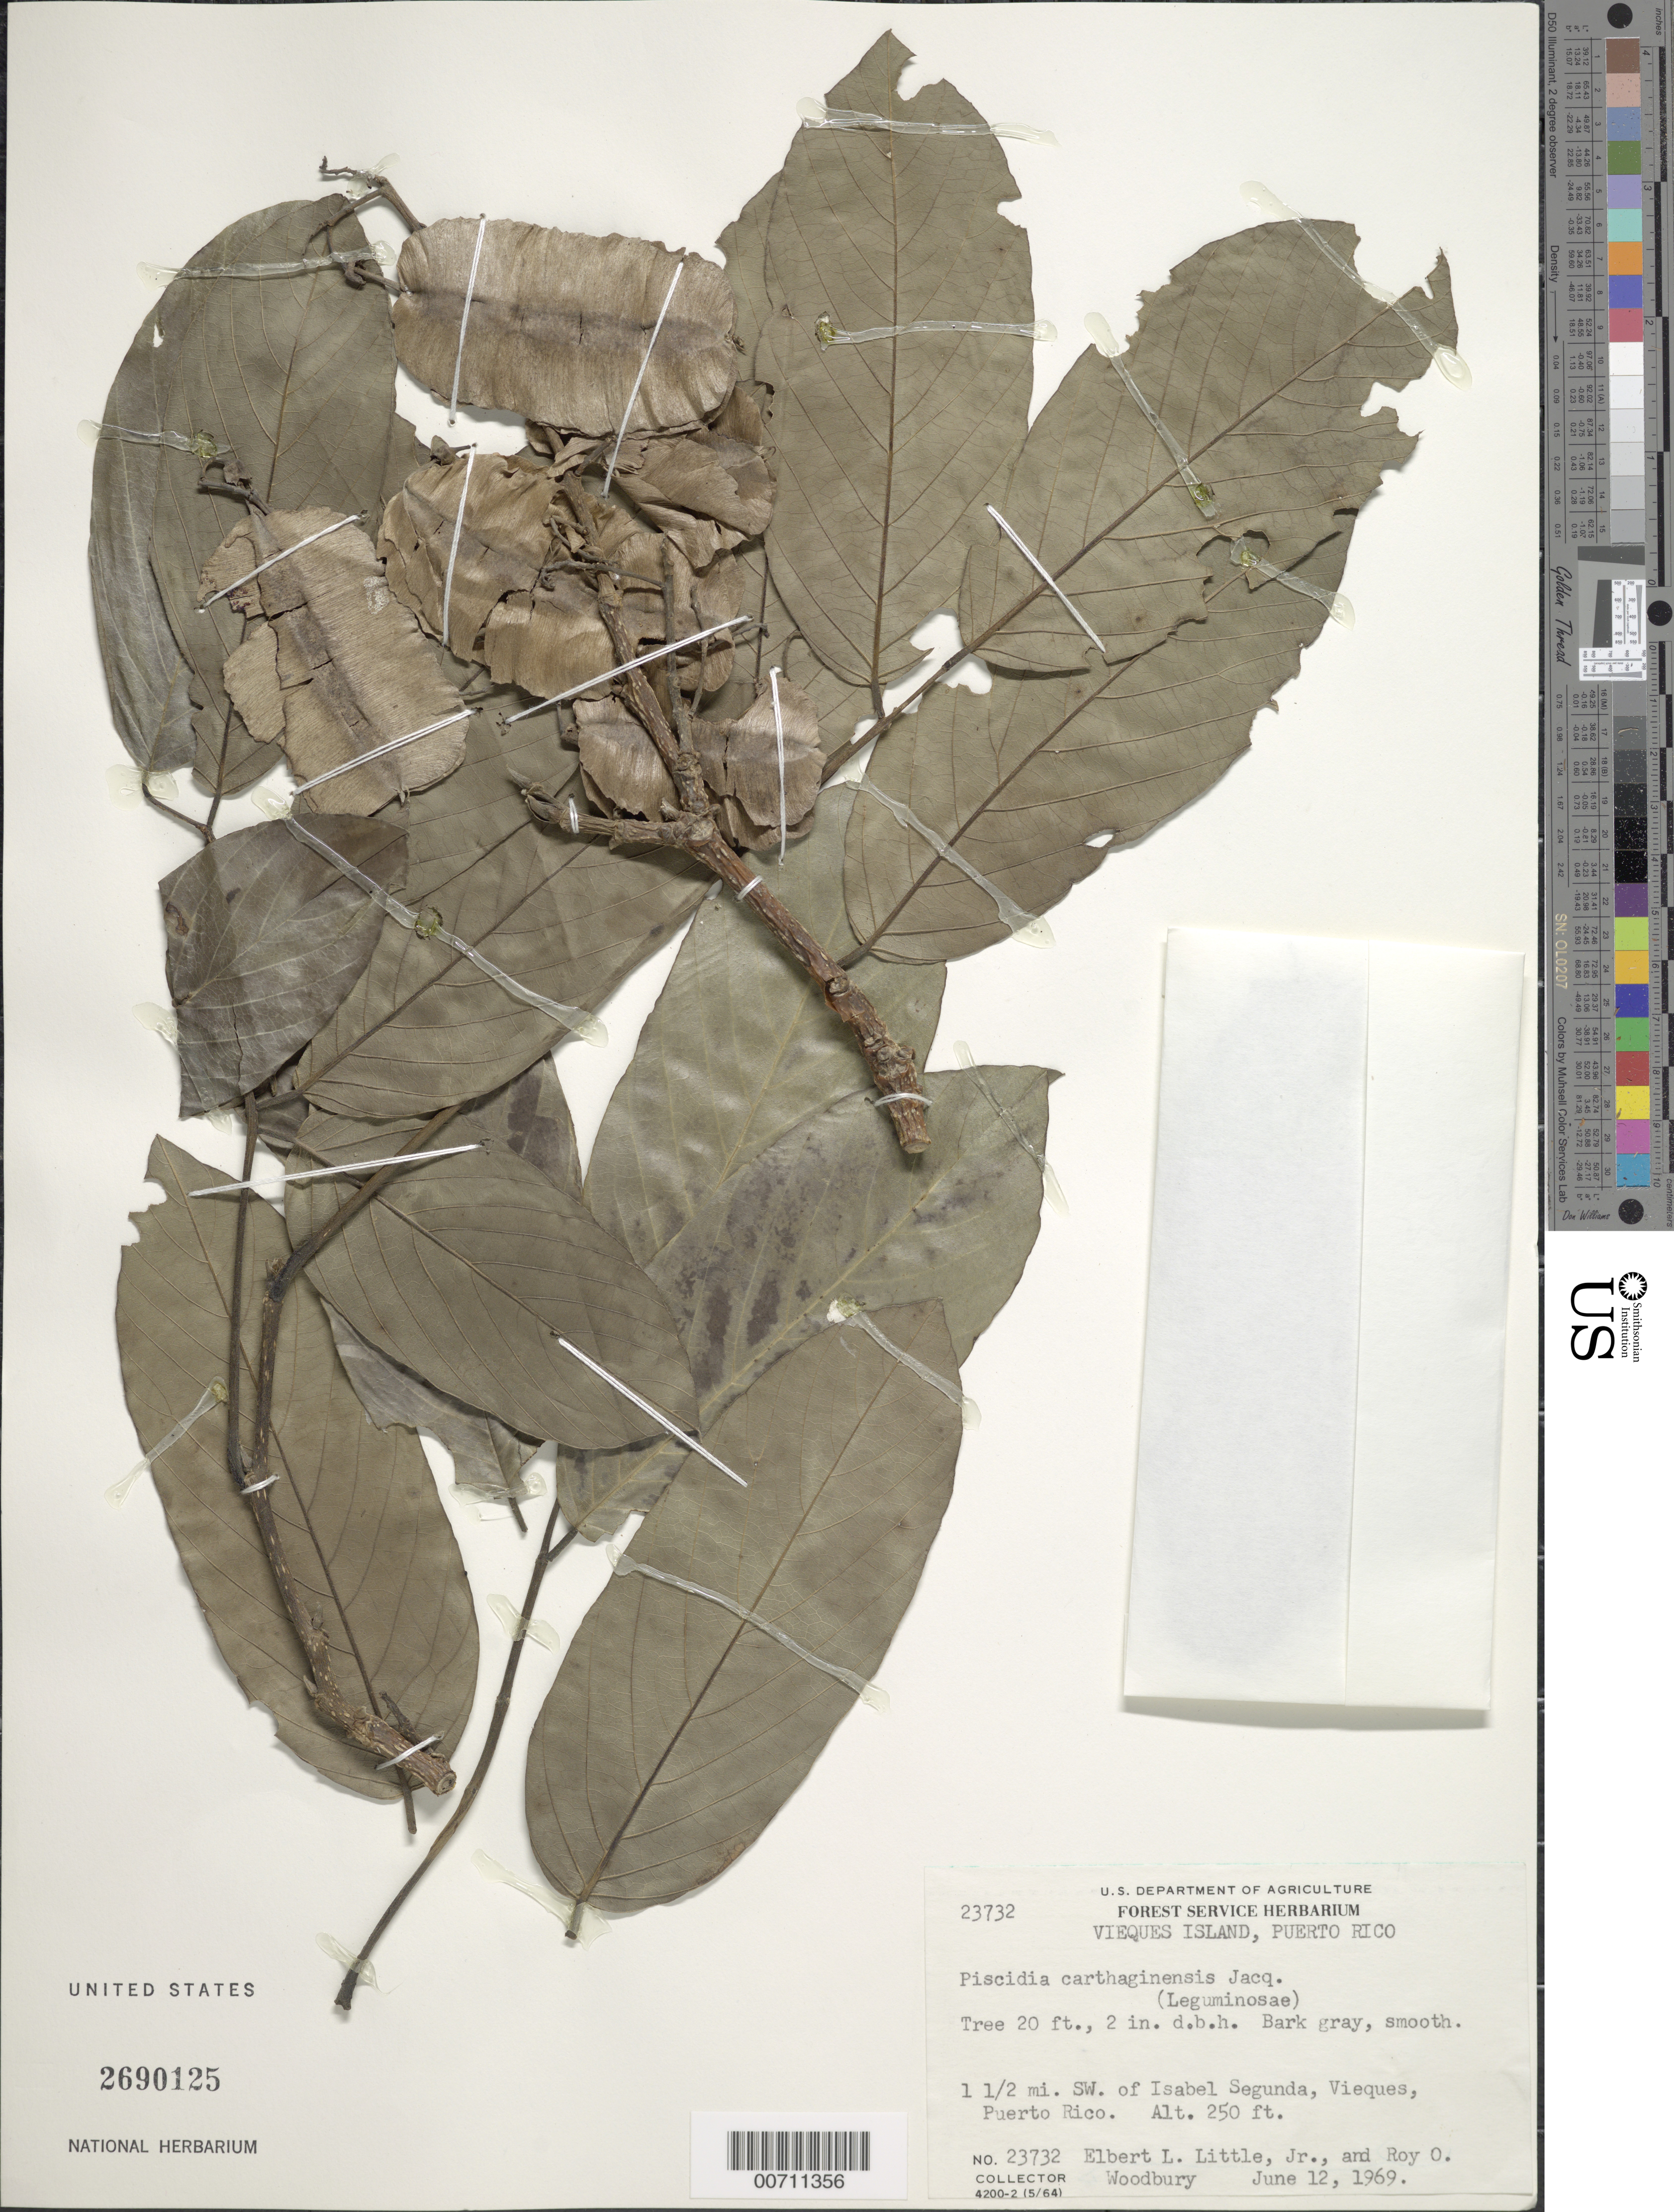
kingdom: Plantae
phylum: Tracheophyta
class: Magnoliopsida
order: Fabales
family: Fabaceae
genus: Piscidia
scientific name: Piscidia carthagenensis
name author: Jacq.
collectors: E. L. Little & R. O. Woodbury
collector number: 23732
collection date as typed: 12 Jun 1969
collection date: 1969-06-12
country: Puerto Rico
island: Vieques Island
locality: Isabel Segunda, 1 1/2 mi SW of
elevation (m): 76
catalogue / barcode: US 2690125